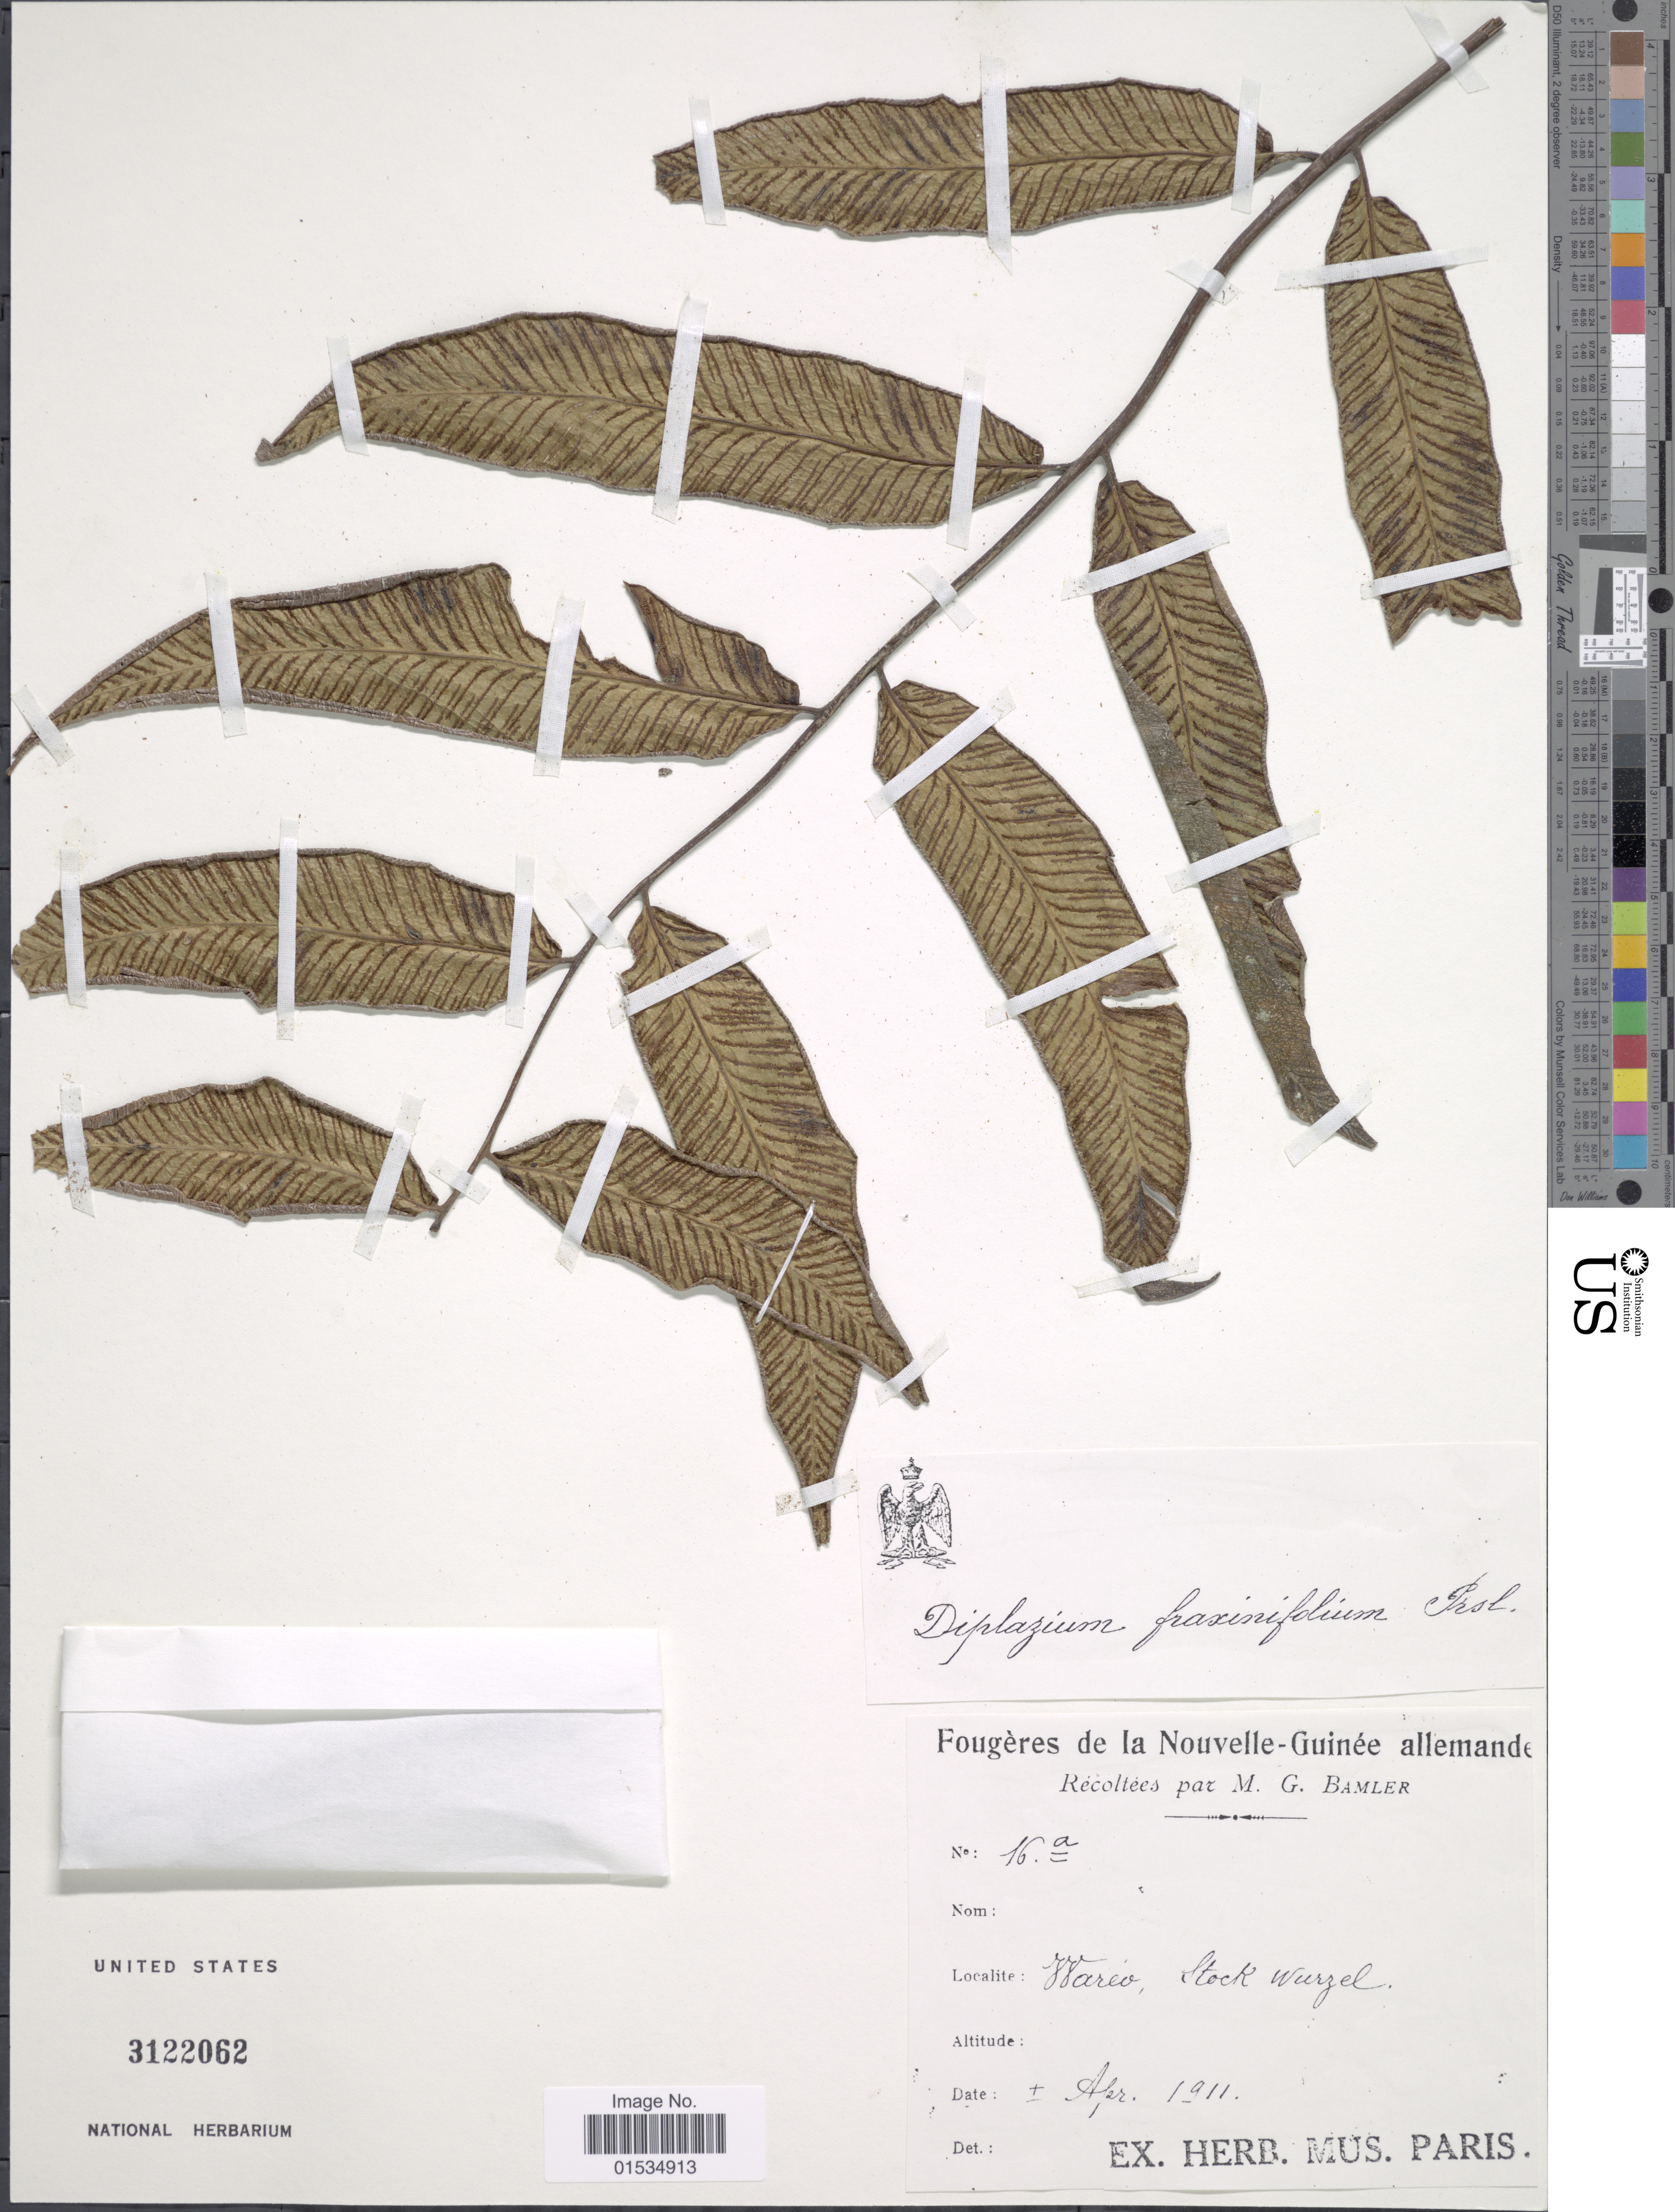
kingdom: Plantae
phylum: Tracheophyta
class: Polypodiopsida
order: Polypodiales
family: Athyriaceae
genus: Diplazium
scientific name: Diplazium fraxinifolium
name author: C. Presl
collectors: M. Bamler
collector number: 16a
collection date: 1911-04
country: Papua New Guinea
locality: Nouvelle-Guinee, Waeo, Stock Wurzel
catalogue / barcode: US 3122062